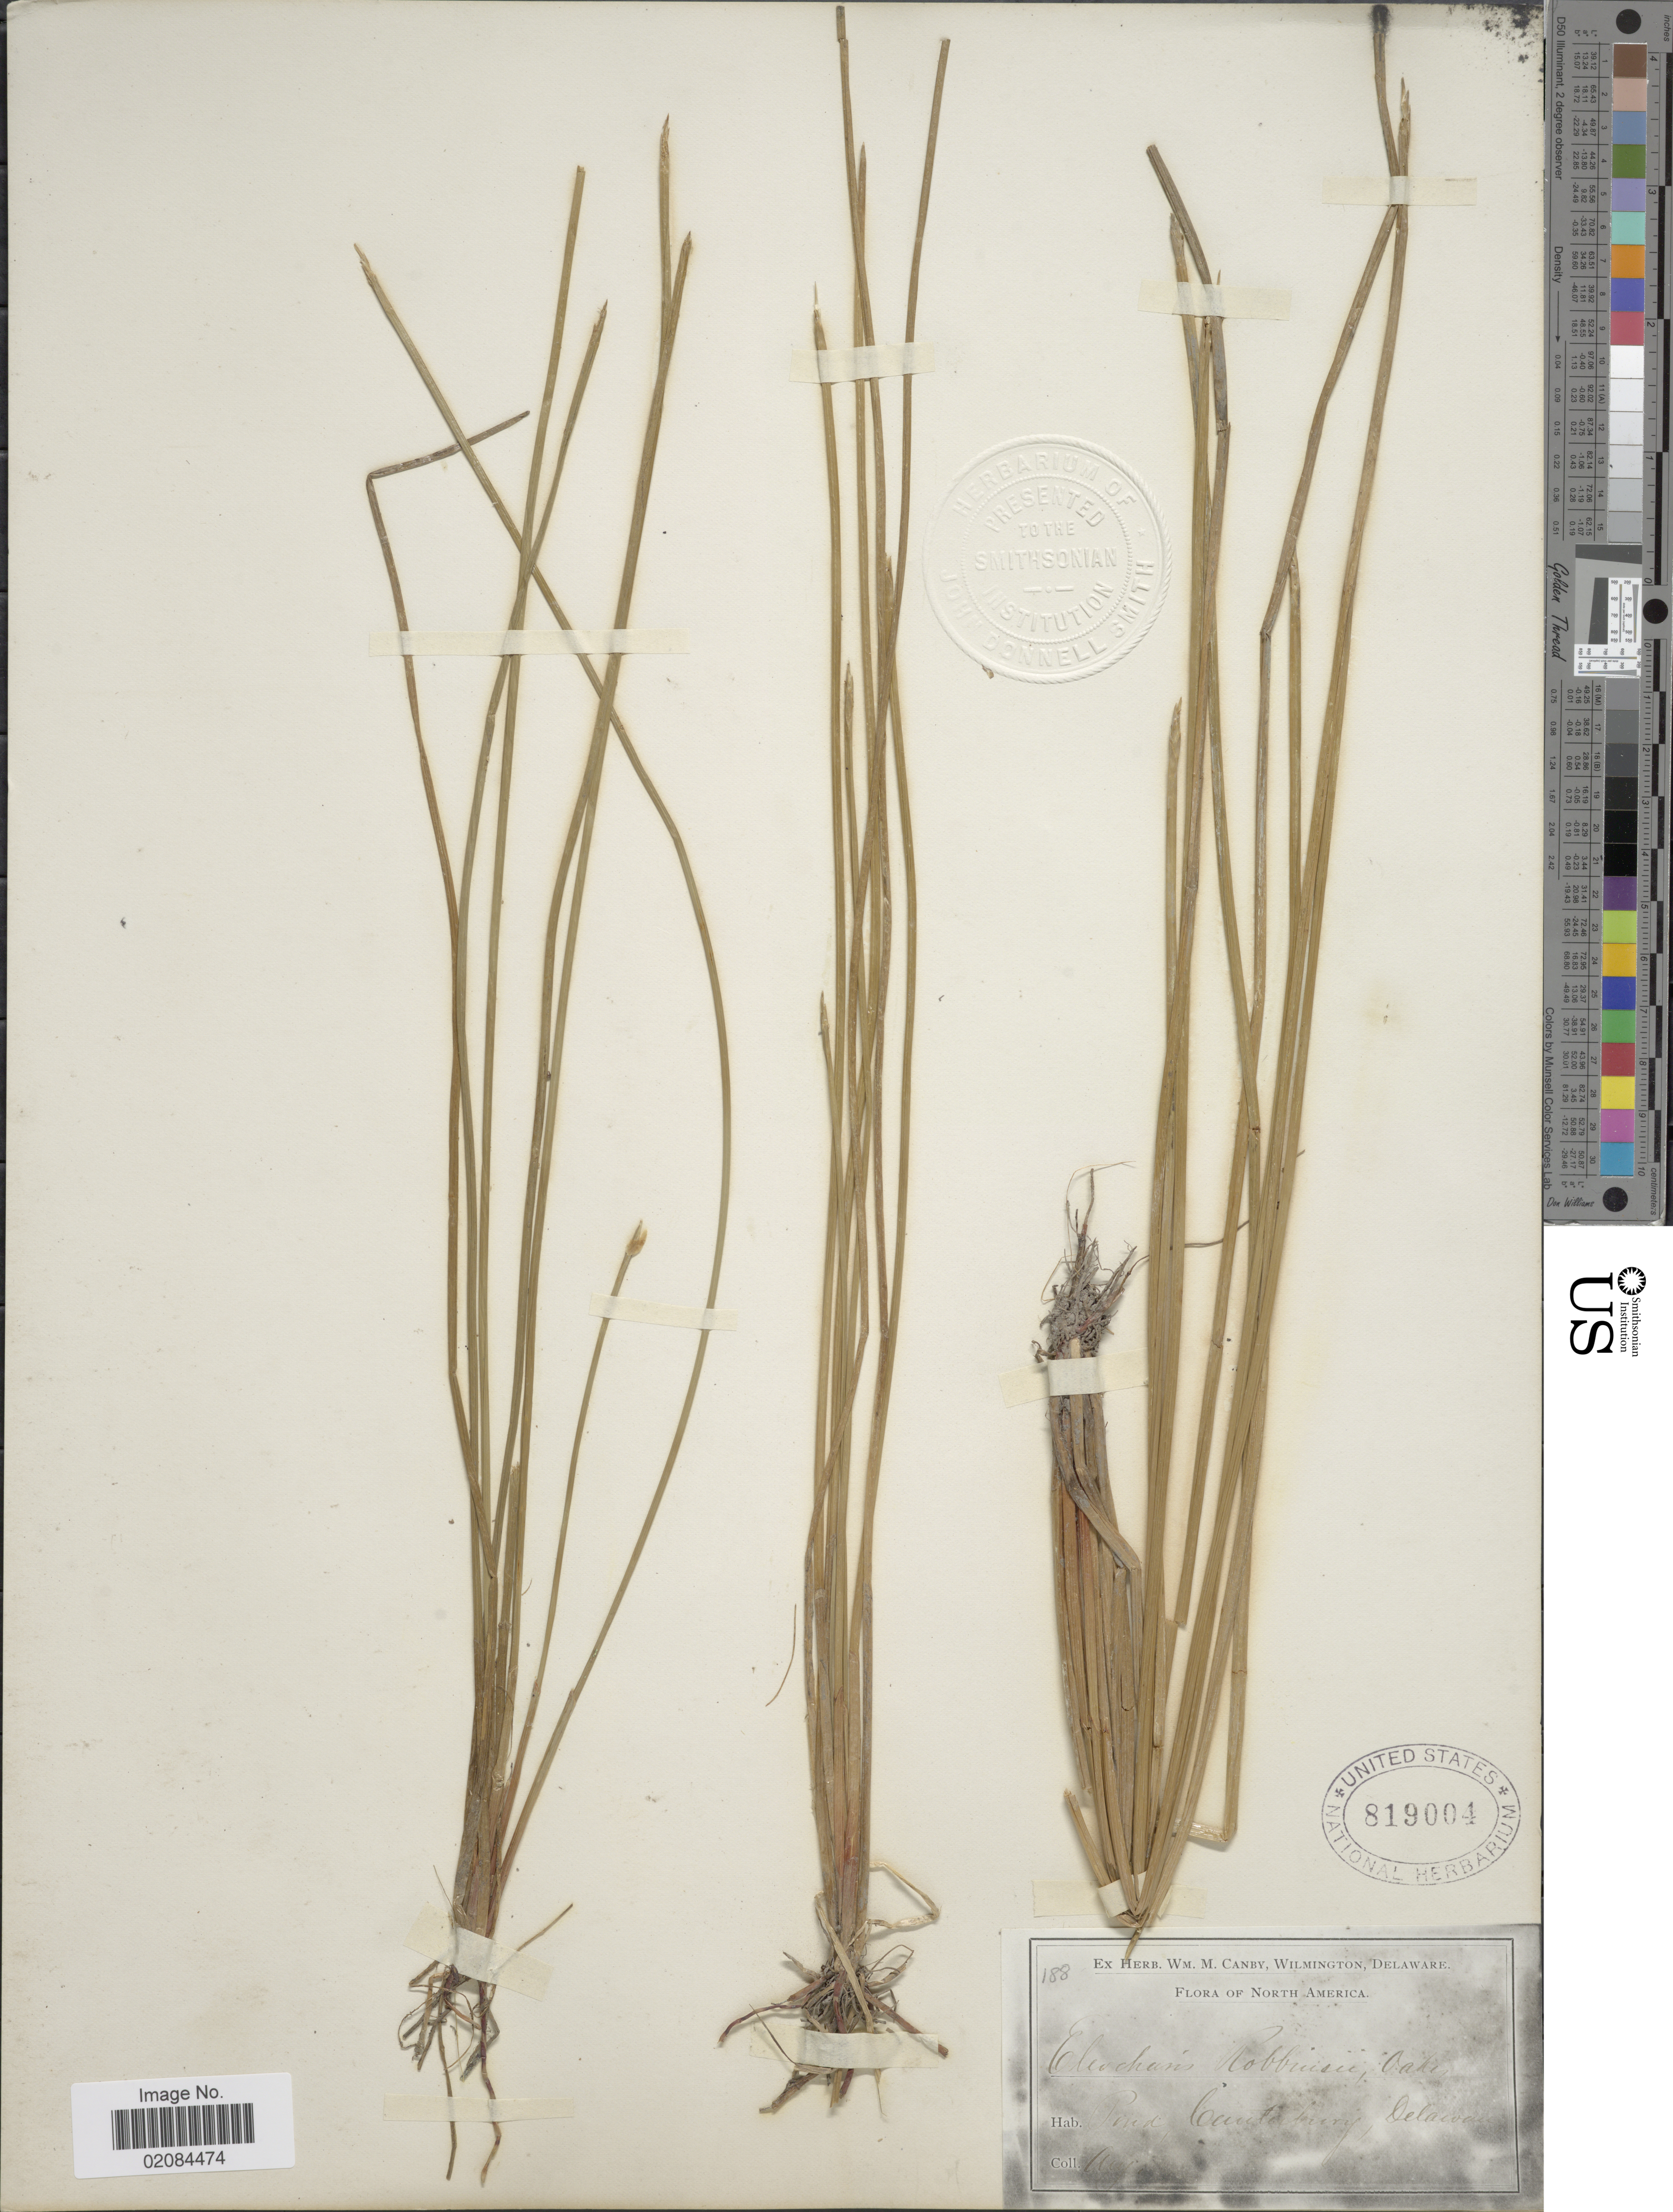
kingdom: Plantae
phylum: Tracheophyta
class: Liliopsida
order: Poales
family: Cyperaceae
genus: Eleocharis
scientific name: Eleocharis robbinsii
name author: Oakes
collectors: ex herb. W.M. Canby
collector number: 188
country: United States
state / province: Delaware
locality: Pond Canterbury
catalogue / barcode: US 819004